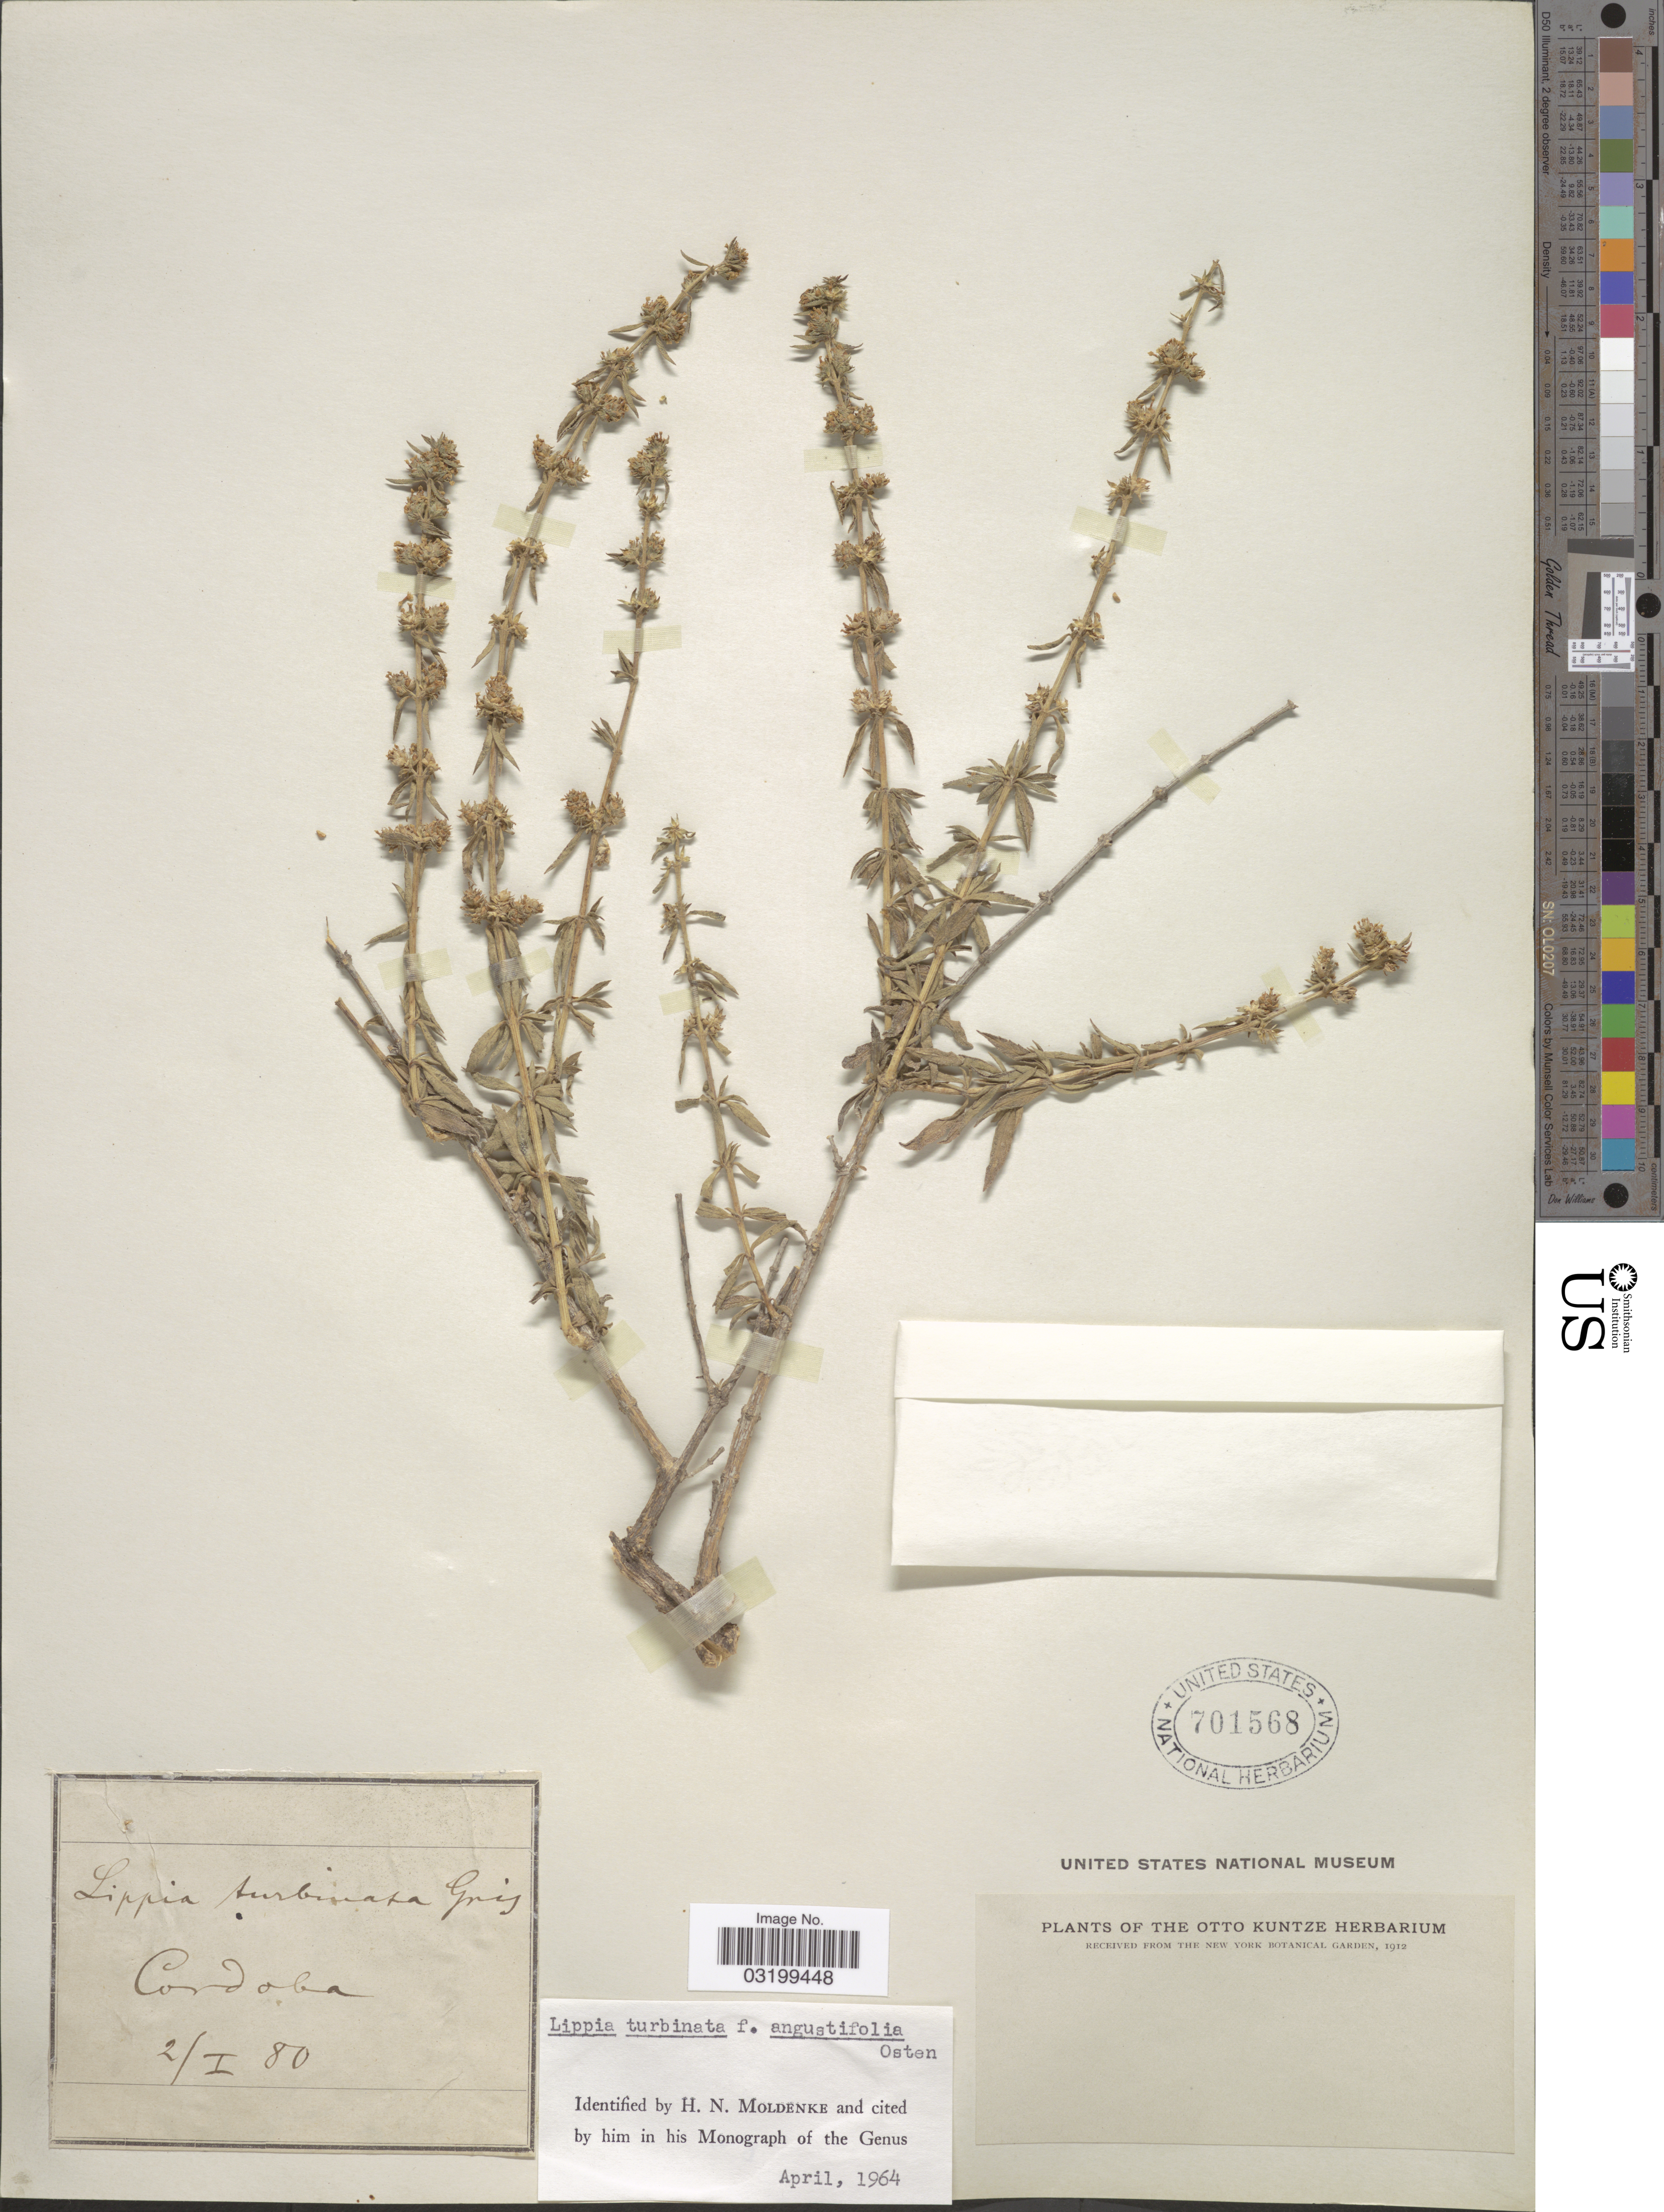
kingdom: Plantae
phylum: Tracheophyta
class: Magnoliopsida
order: Lamiales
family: Verbenaceae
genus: Lippia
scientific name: Lippia turbinata f. angustifolia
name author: Osten ex Moldenke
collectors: ex herb. Otto Kuntze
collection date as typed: Transcribed d/m/y: 2/1/80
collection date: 1880-01-02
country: Argentina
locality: Cordoba.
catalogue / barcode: US 701568